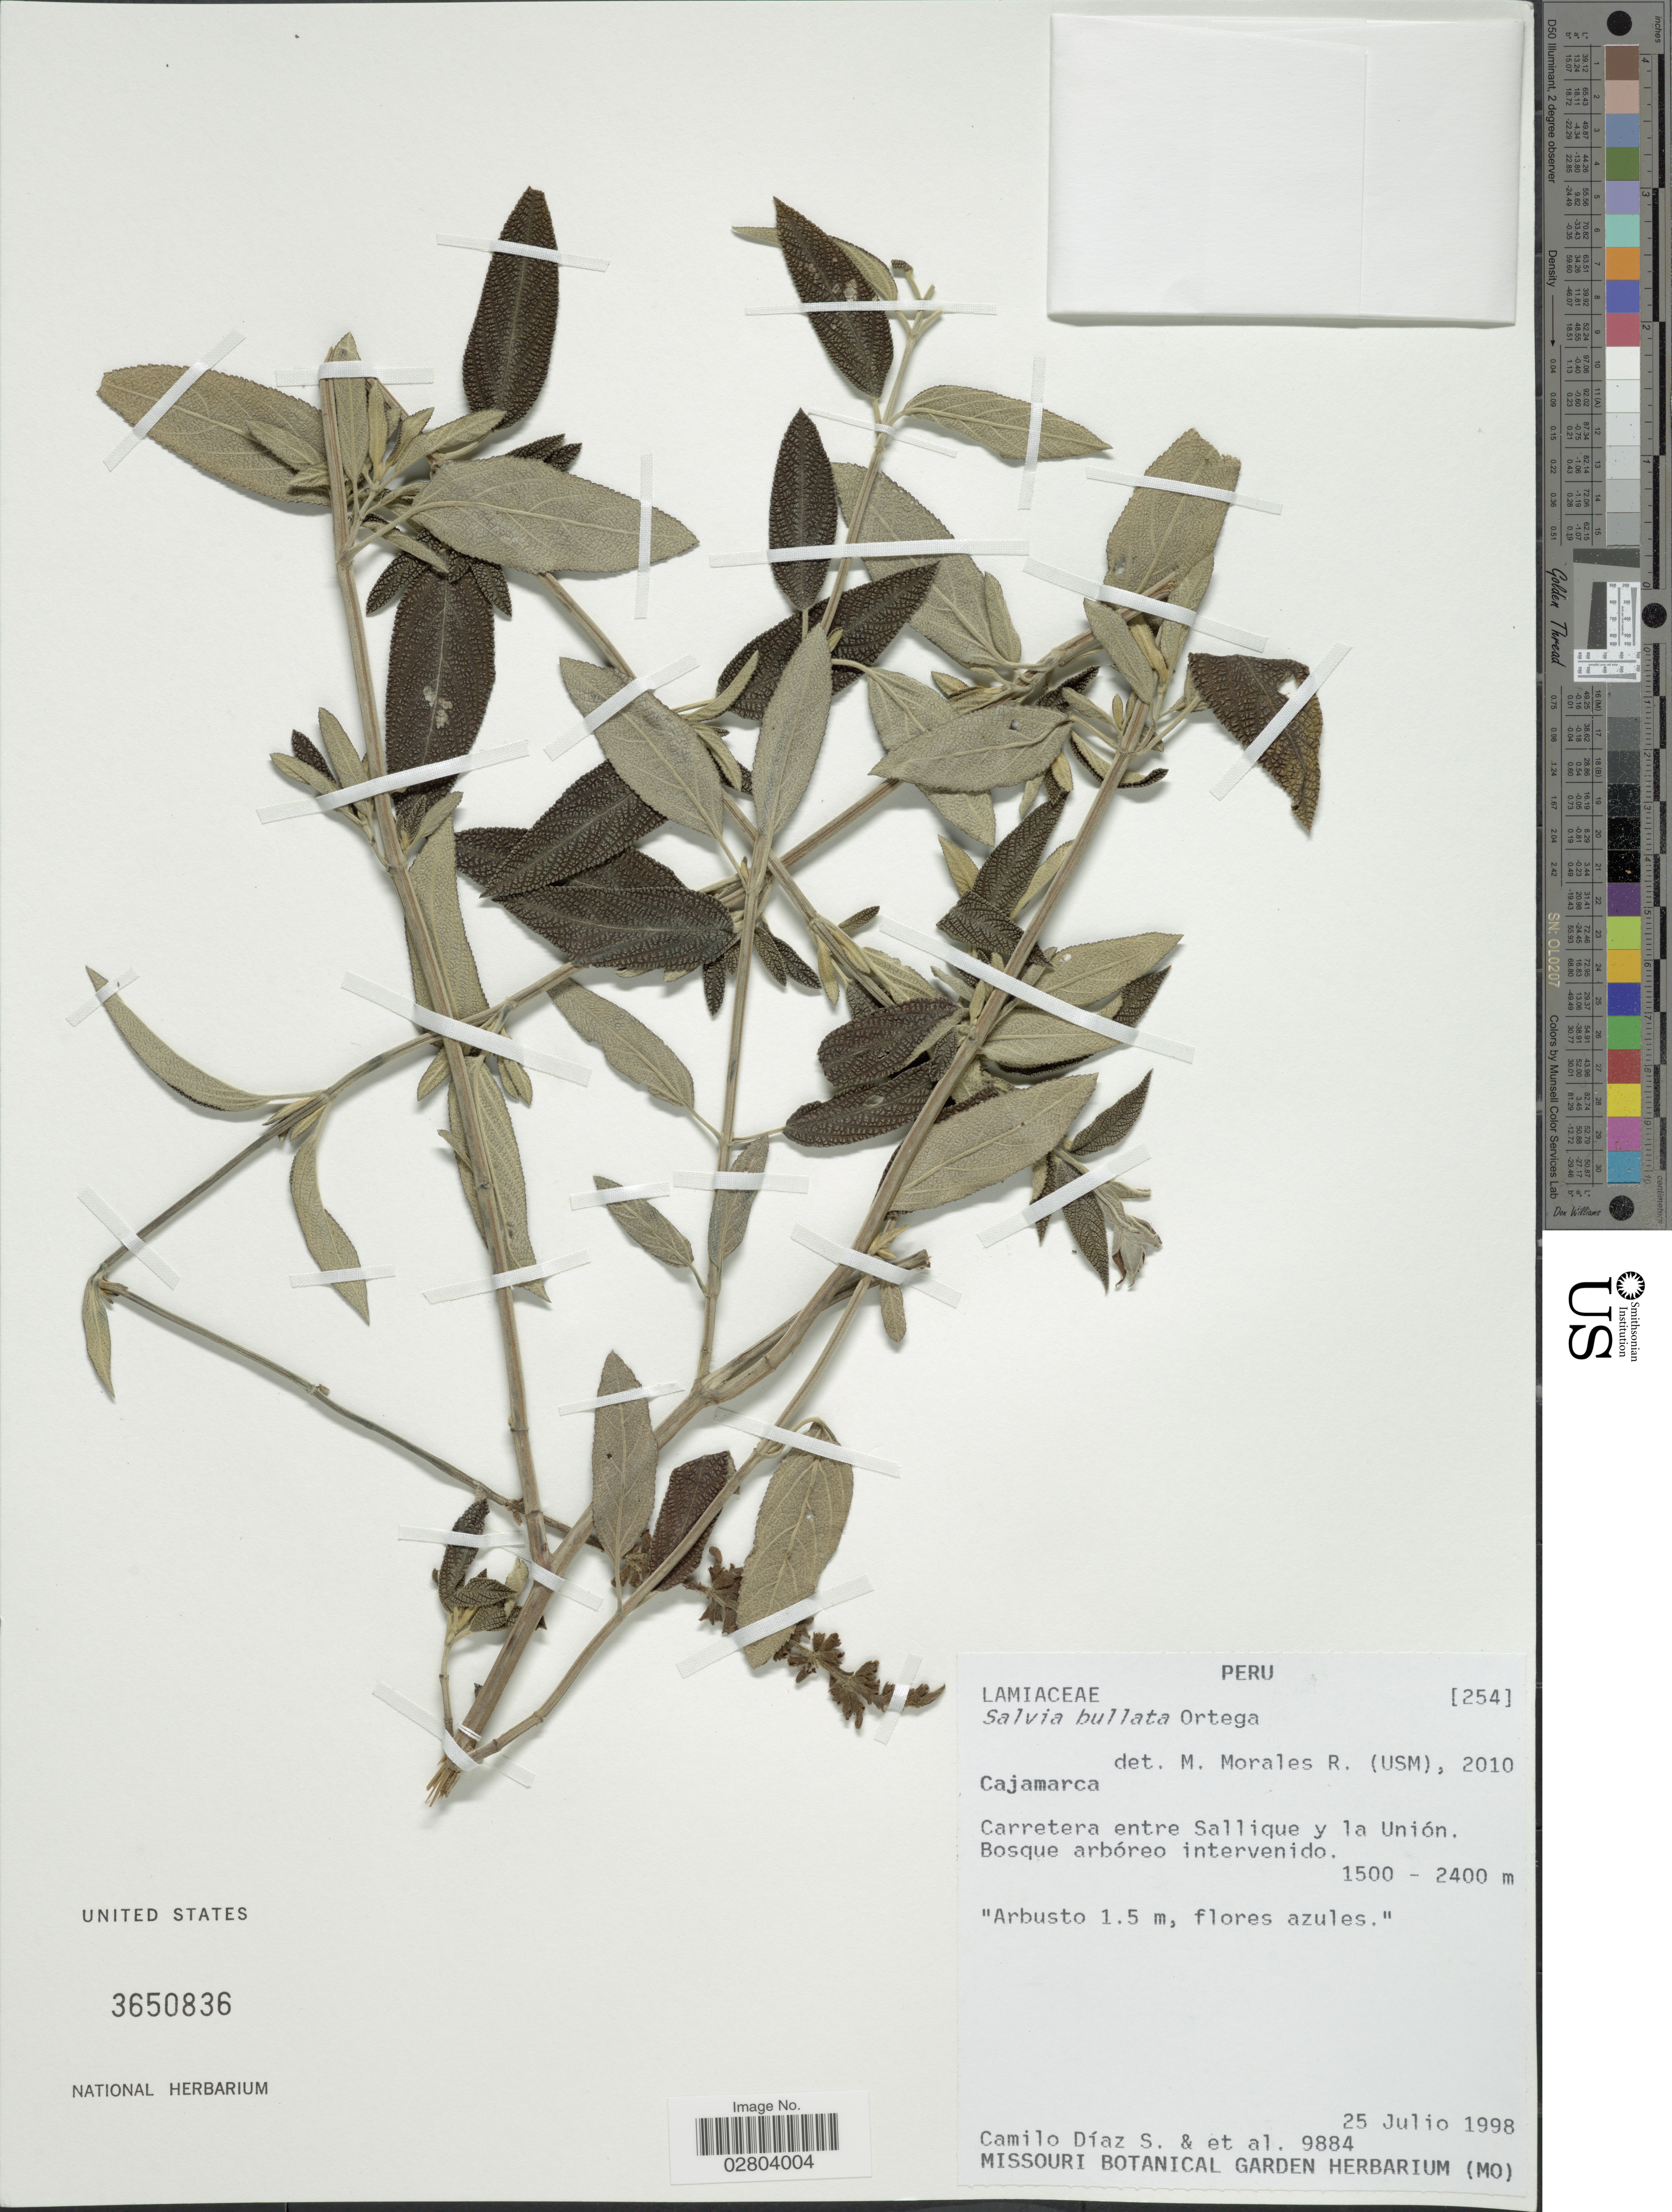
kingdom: Plantae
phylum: Tracheophyta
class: Magnoliopsida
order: Lamiales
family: Lamiaceae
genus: Salvia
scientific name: Salvia bullulata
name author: Benth. in DC.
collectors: C. Diaz Santibanez & et al.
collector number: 9884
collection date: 1998-07-25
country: Peru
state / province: Cajamarca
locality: Carretera entre Sallique y la Unión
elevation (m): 1500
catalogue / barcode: US 3650836